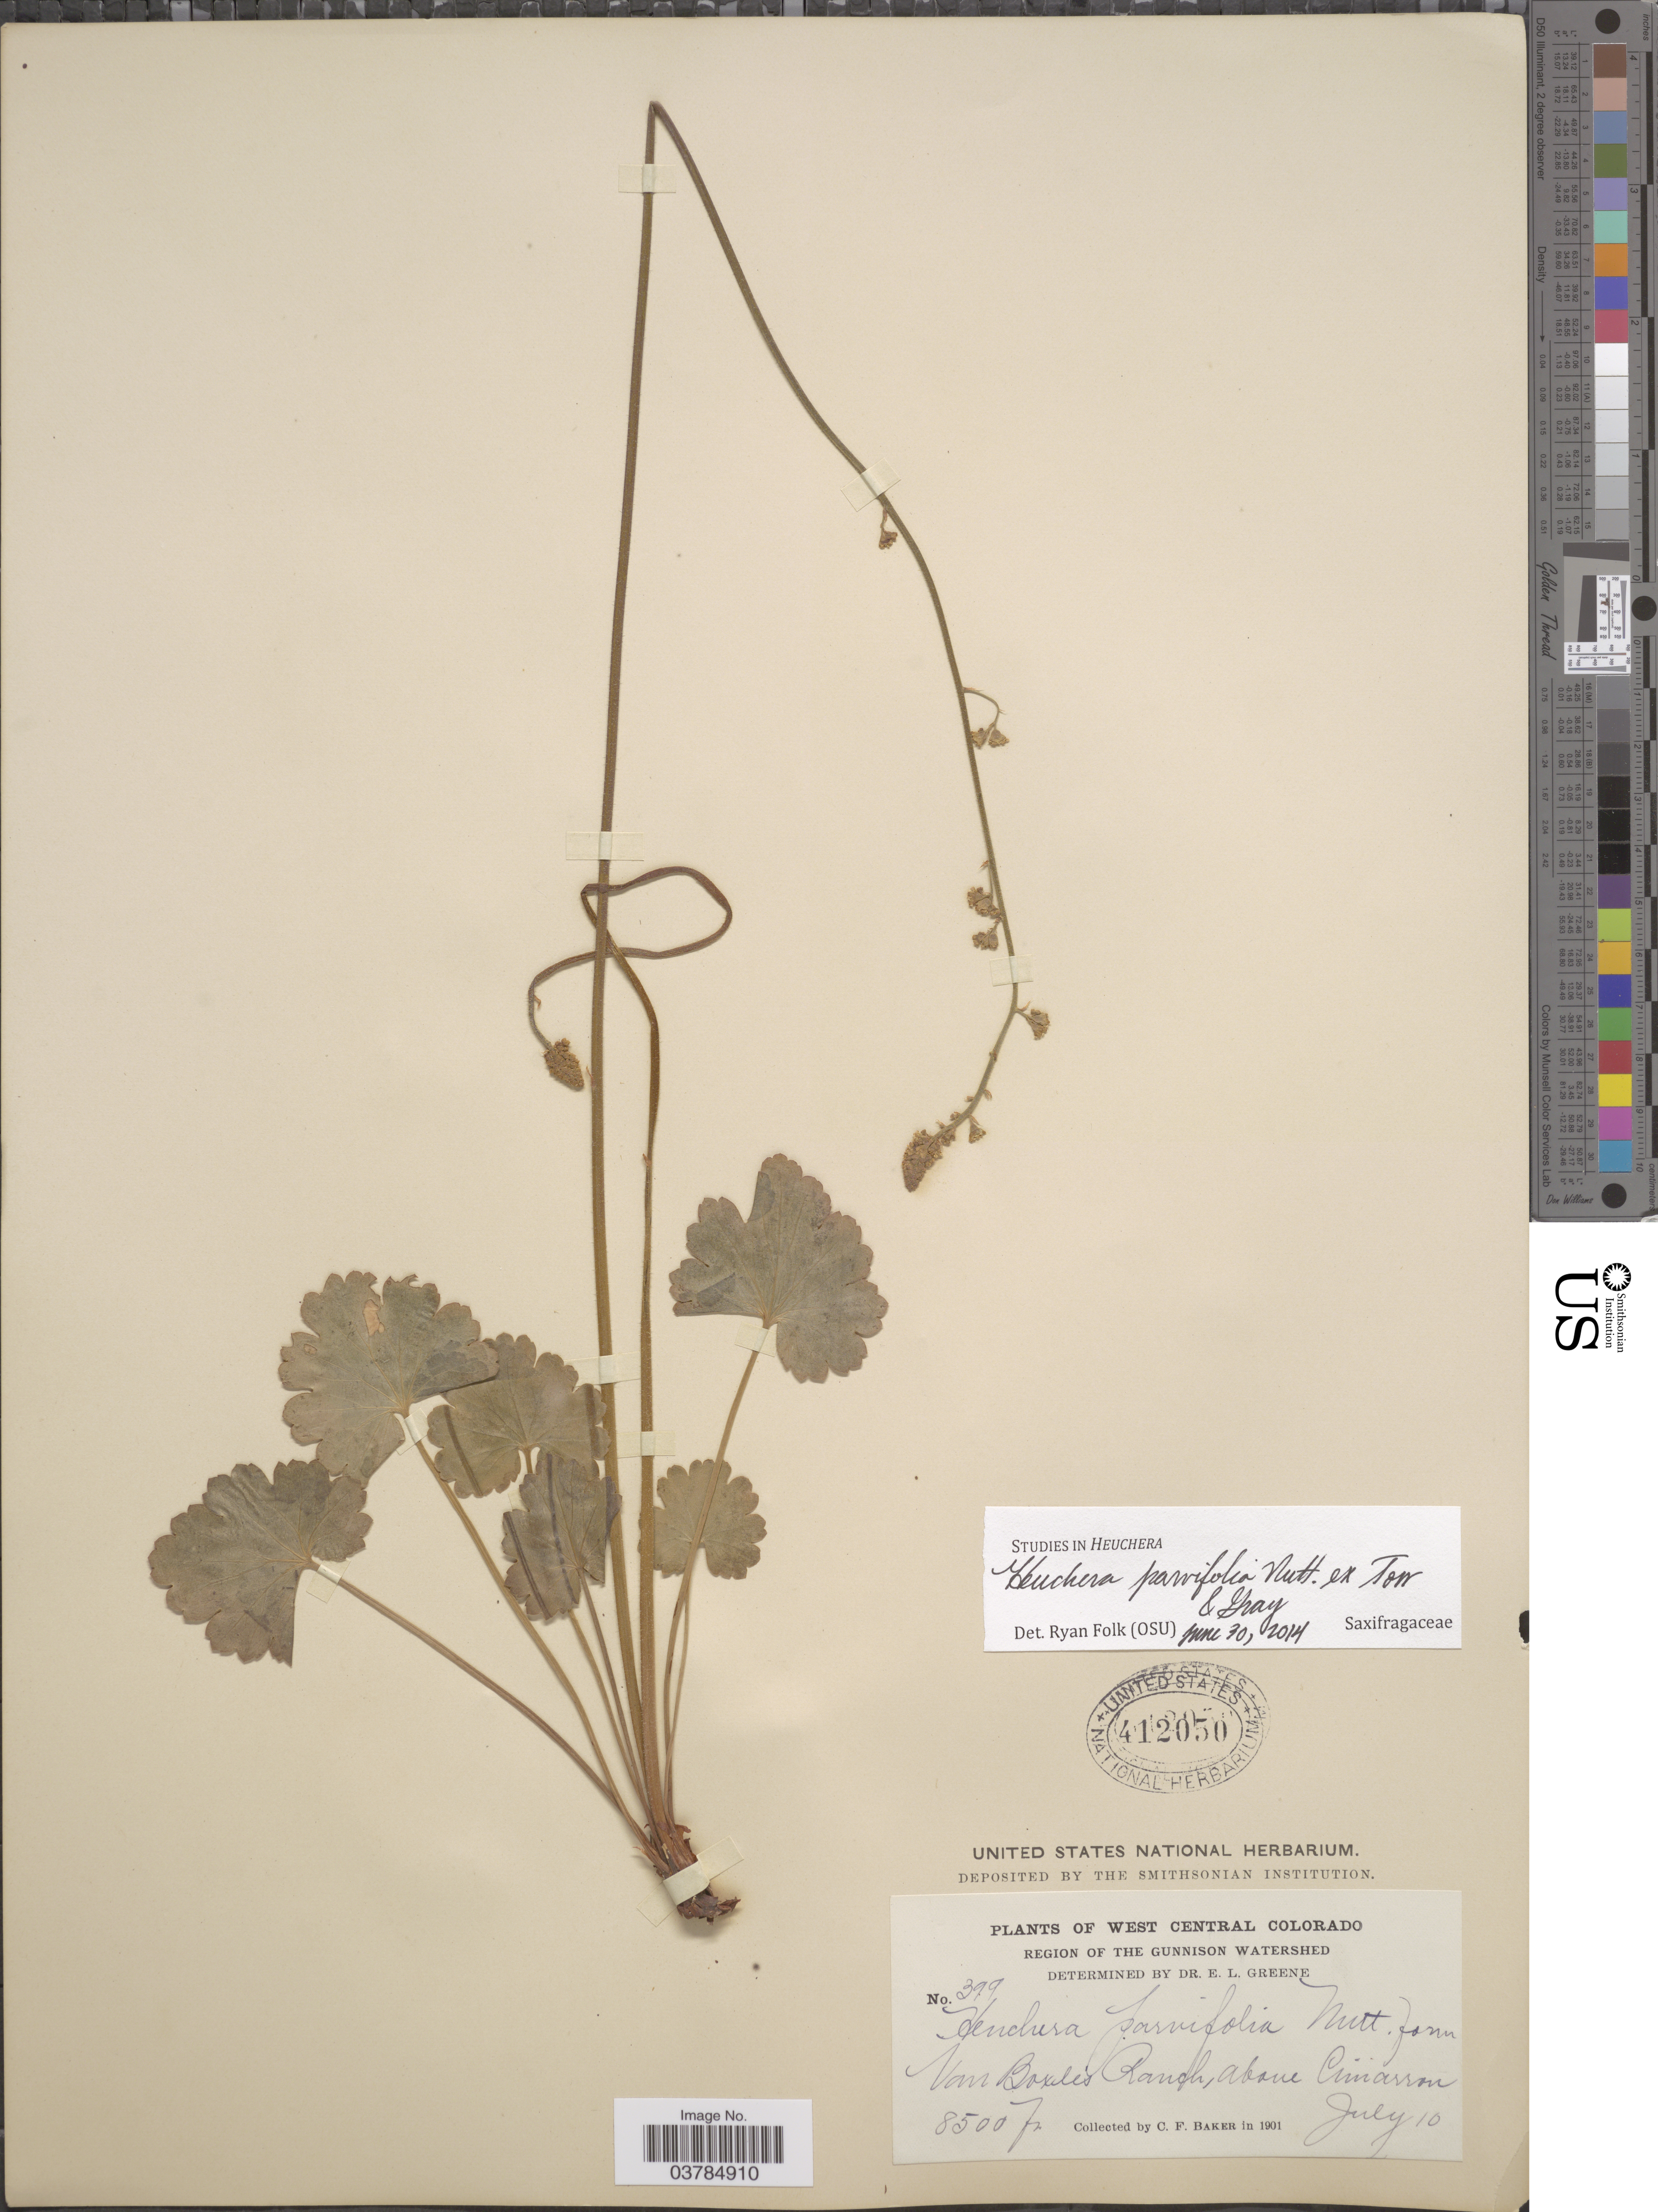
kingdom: Plantae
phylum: Tracheophyta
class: Magnoliopsida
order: Saxifragales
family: Saxifragaceae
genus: Heuchera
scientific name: Heuchera parvifolia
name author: Nutt.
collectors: C. F. Baker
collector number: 399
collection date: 1901-07-10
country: United States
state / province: Colorado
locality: West Central Colorado. Region Of The Gunnison Watershed. Van Boxle's Ranch, above Cimarron.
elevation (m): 2591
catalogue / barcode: US 412050